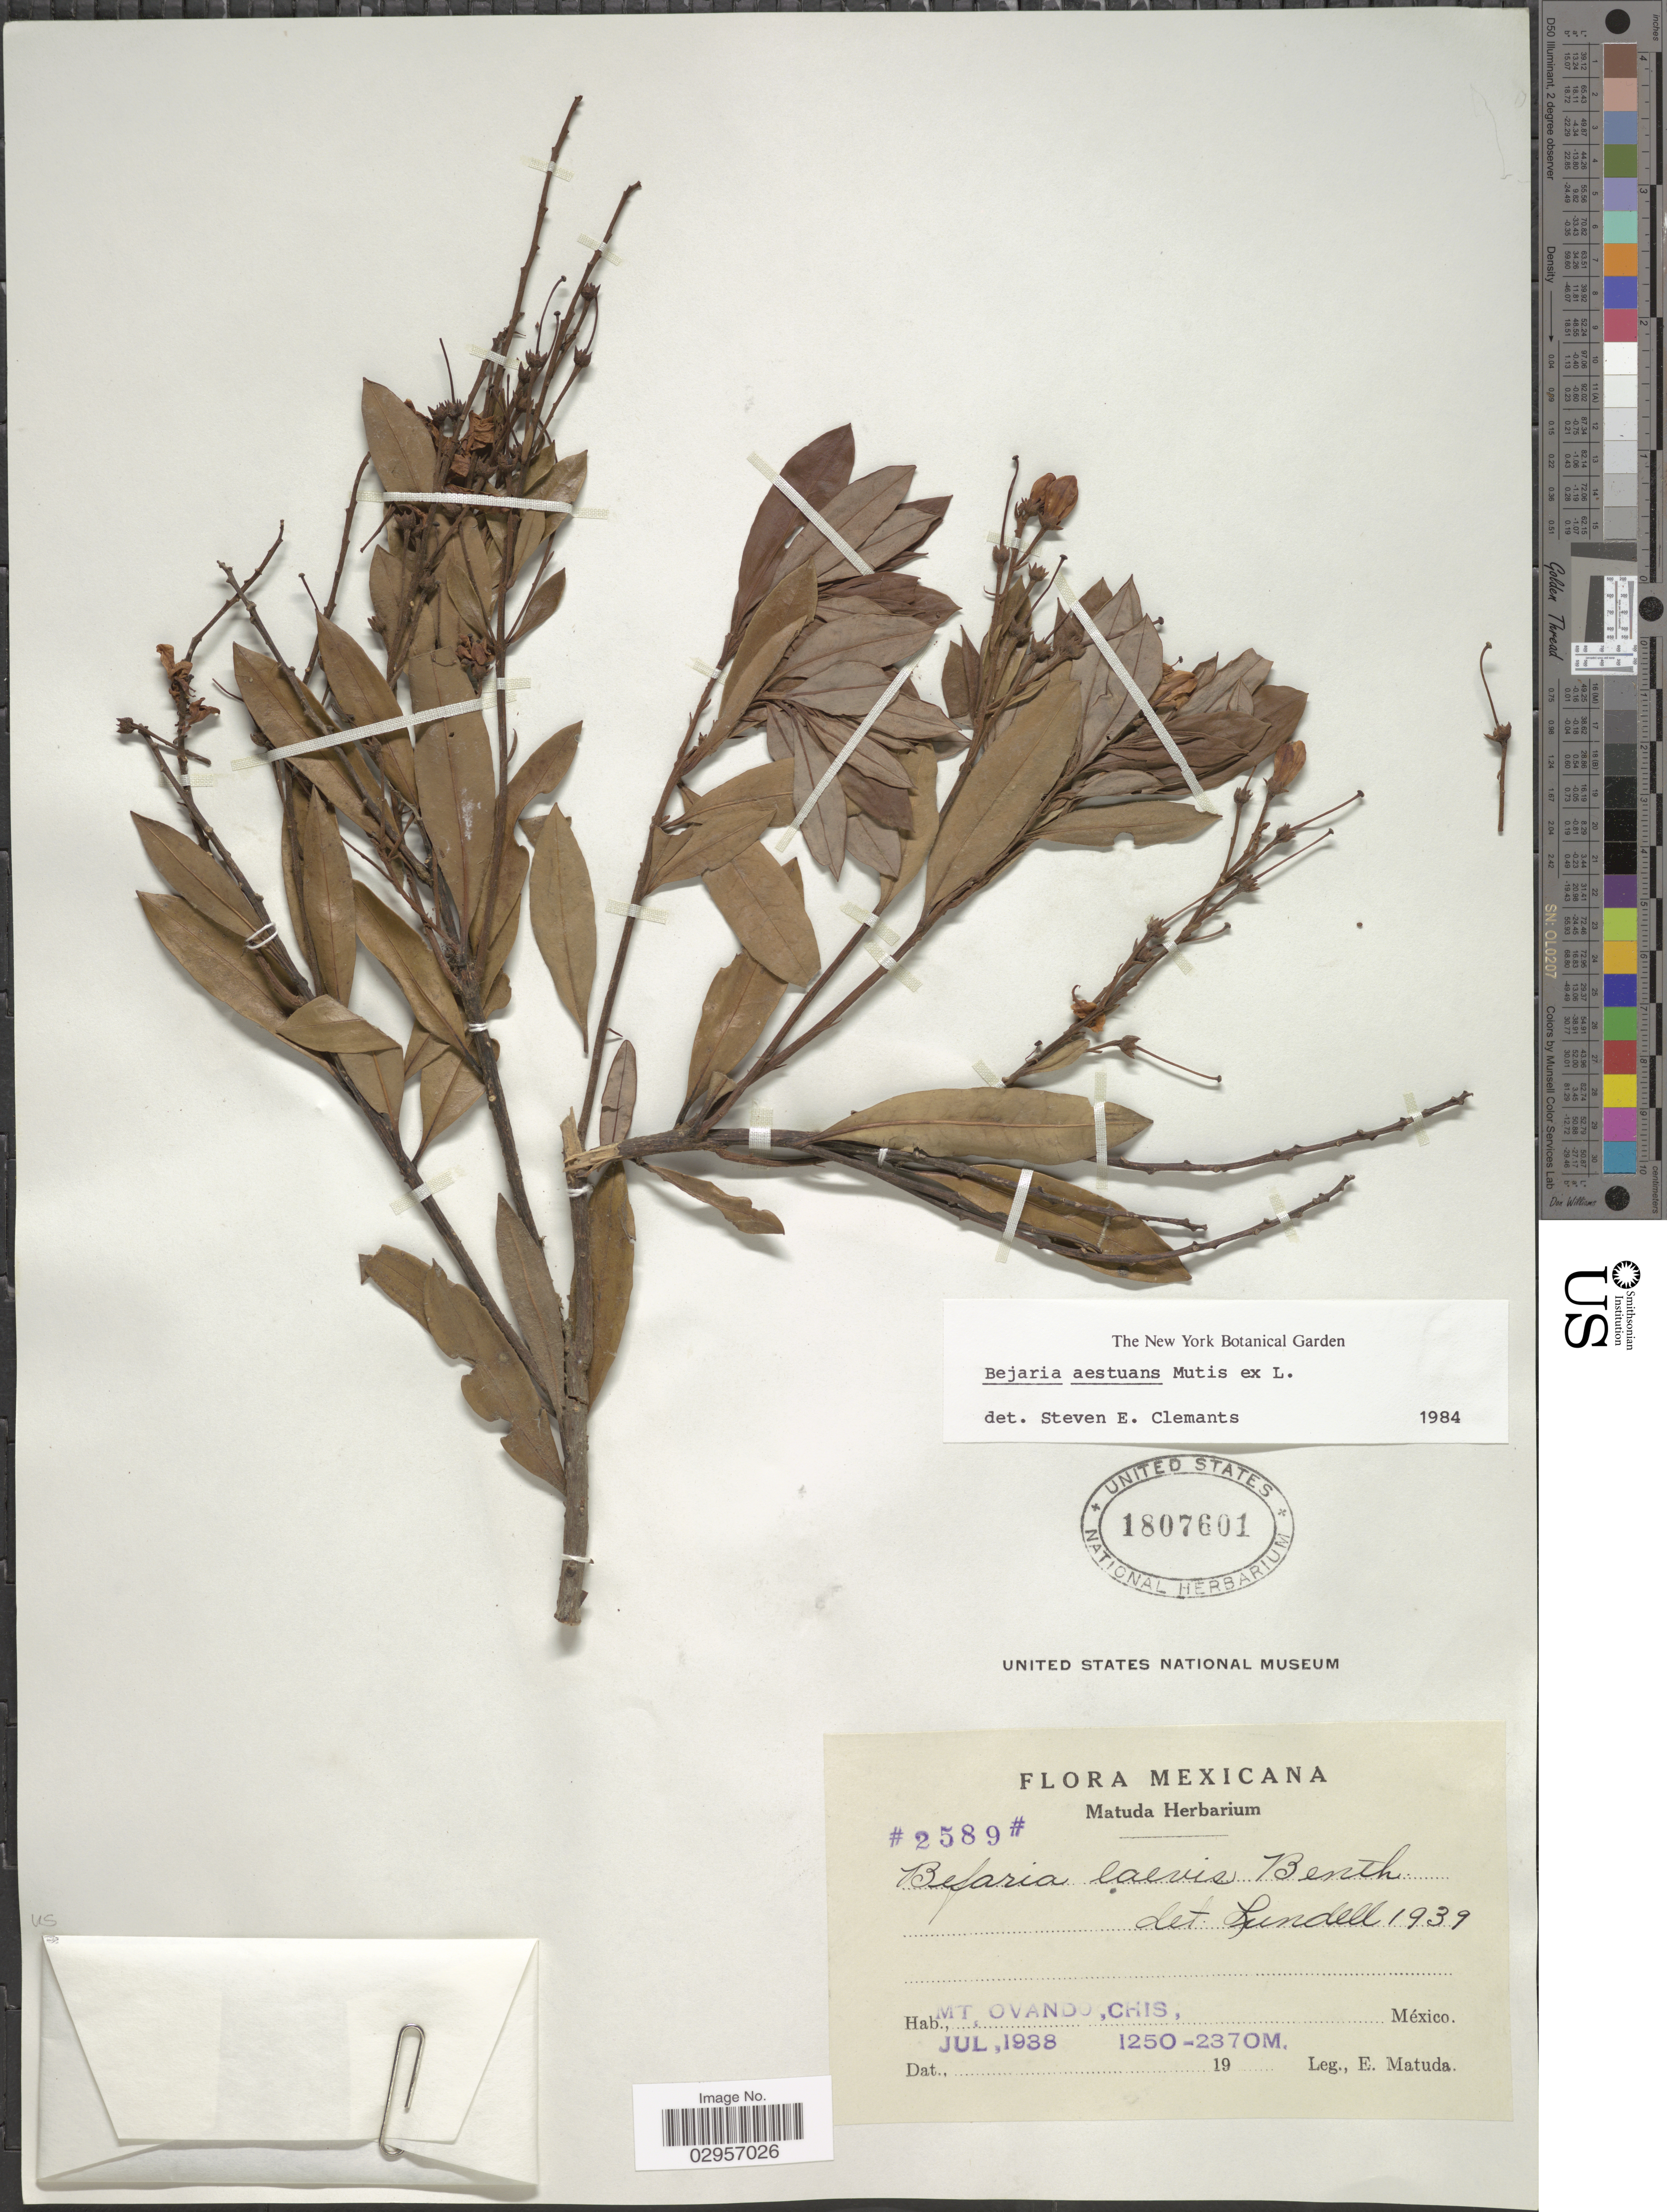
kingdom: Plantae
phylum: Tracheophyta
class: Magnoliopsida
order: Ericales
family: Ericaceae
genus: Befaria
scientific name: Befaria aestuans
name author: Mutis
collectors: E. Matuda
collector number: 2589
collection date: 1938-07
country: Mexico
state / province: Chiapas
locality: Mt. Ovando, Chis., México.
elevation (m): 1250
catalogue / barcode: US 1807601